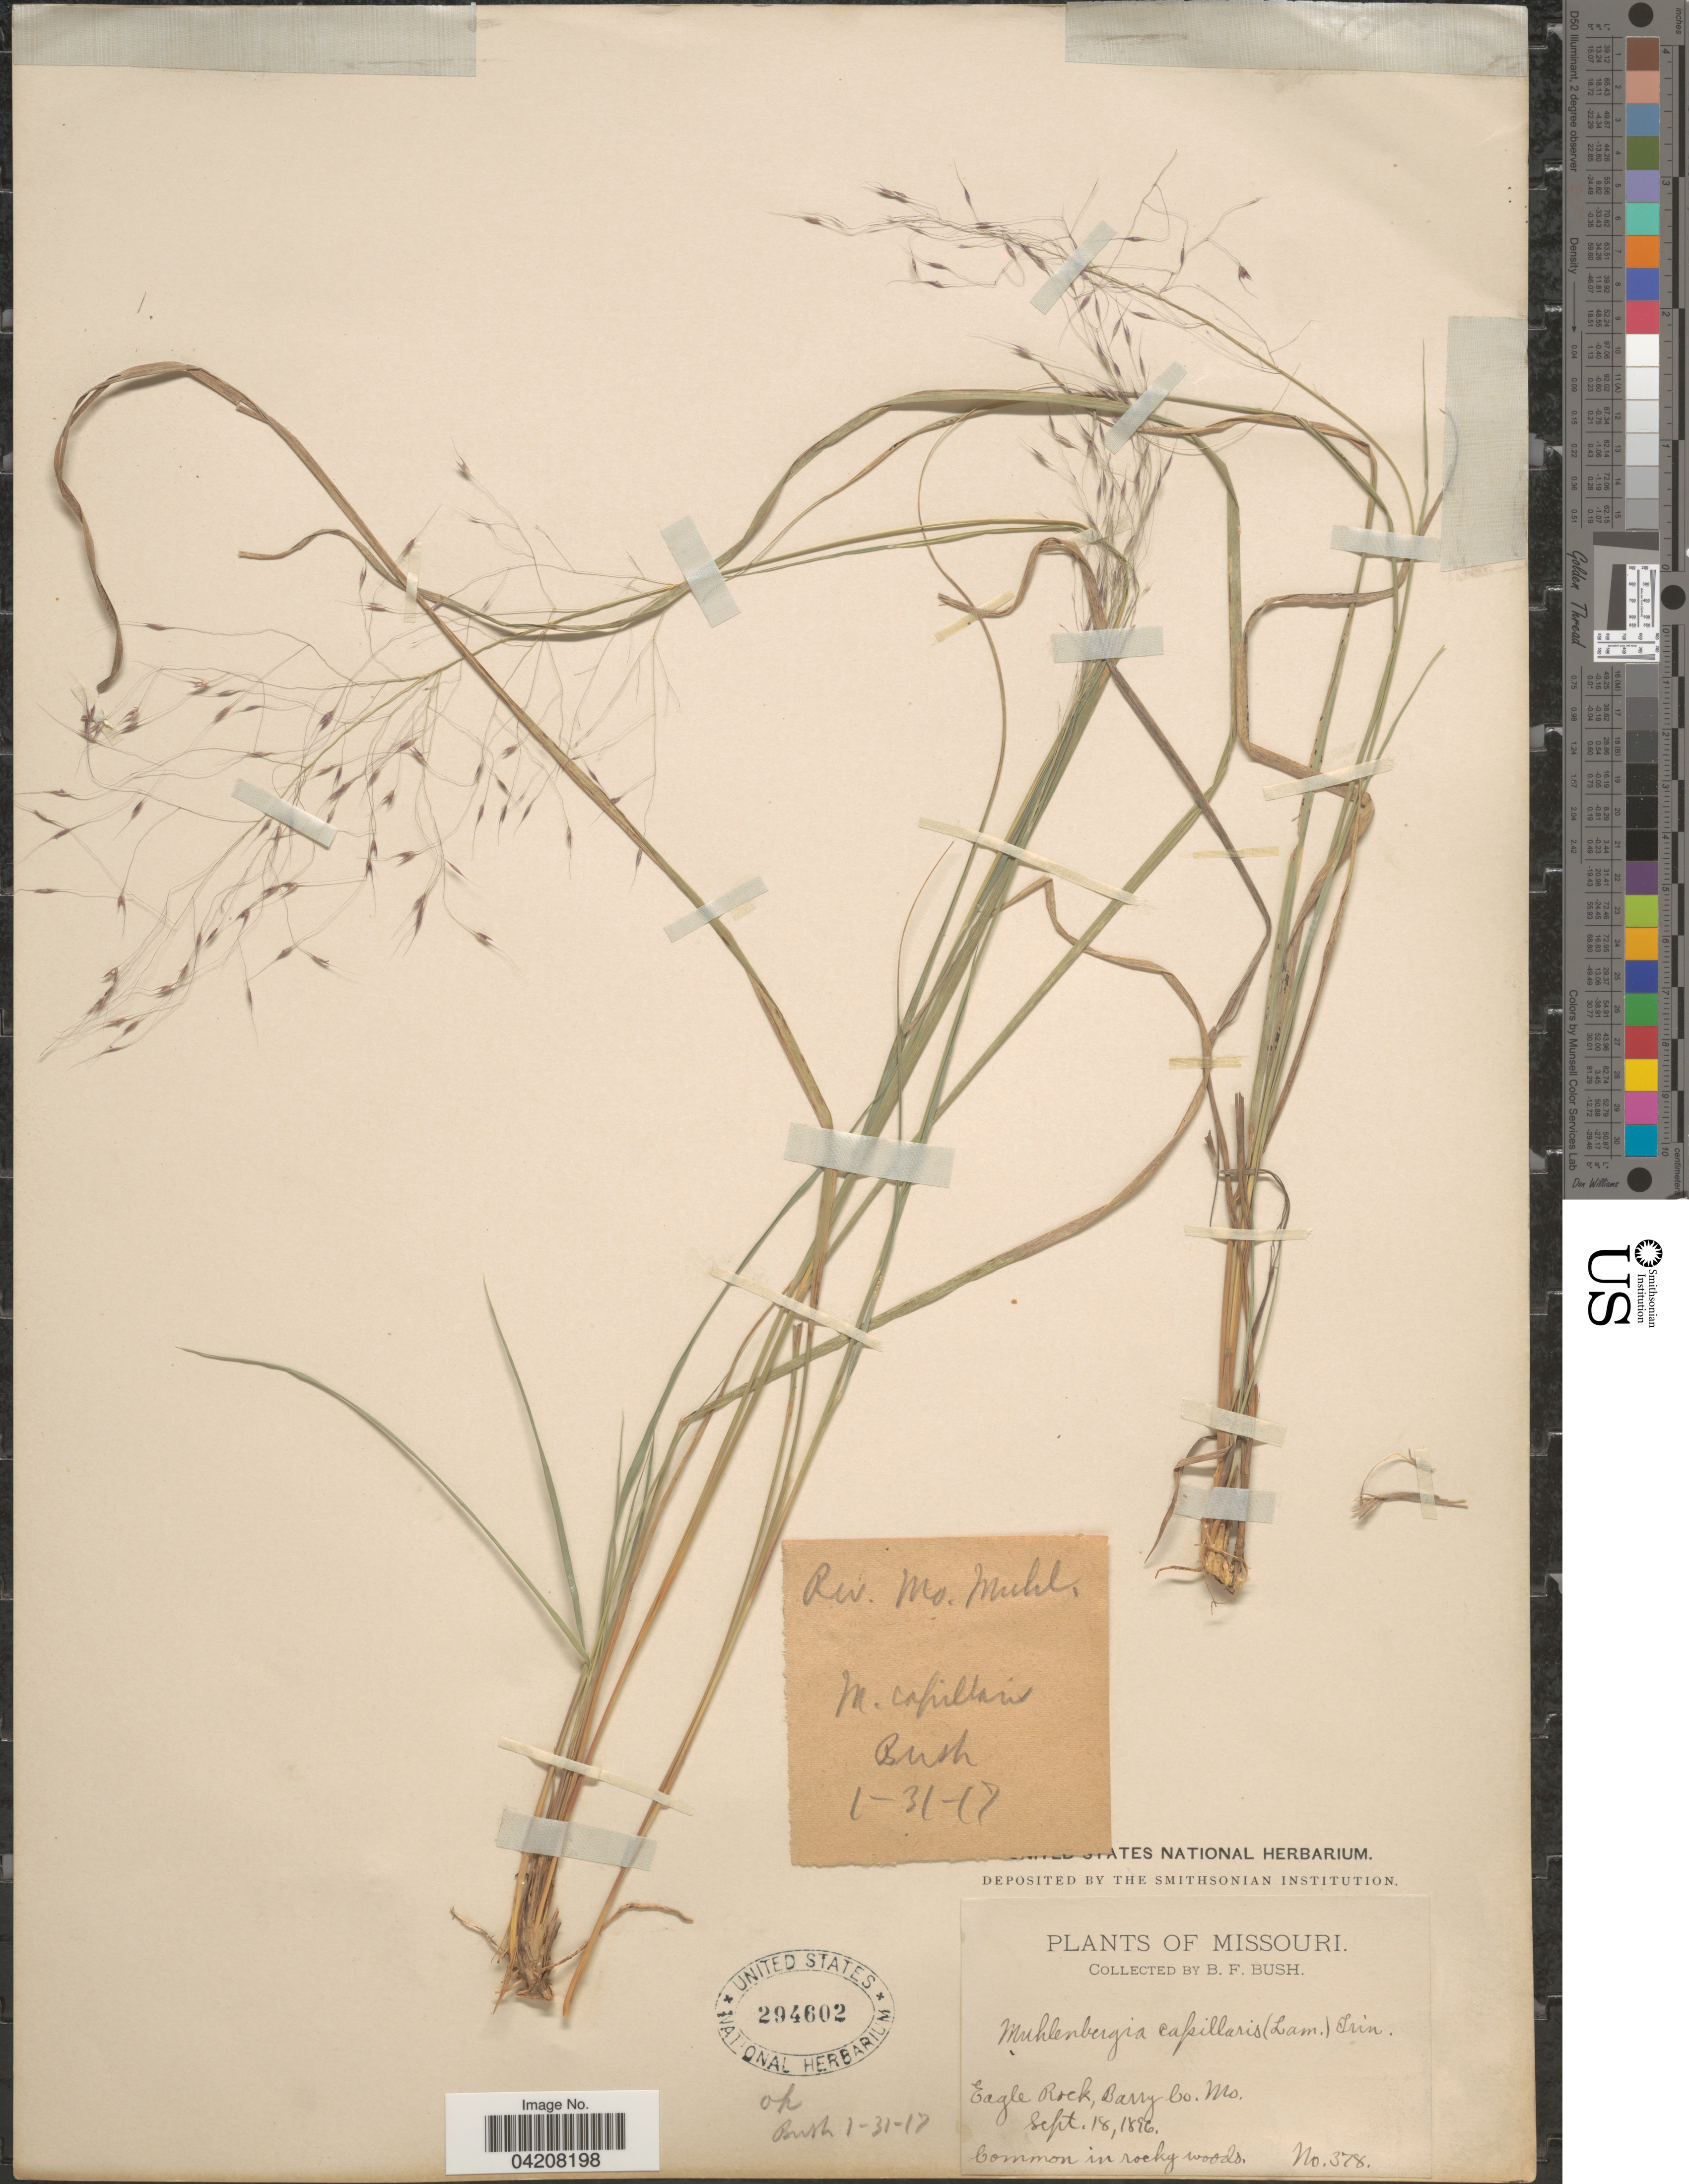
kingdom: Plantae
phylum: Tracheophyta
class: Liliopsida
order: Poales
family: Poaceae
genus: Muhlenbergia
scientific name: Muhlenbergia capillaris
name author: (Lam.) Trin.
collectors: B. F. Bush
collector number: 378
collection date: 1896-09-18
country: United States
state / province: Missouri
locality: Eagle Rock, Barry Co. Common in rocky woods.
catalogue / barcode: US 294602